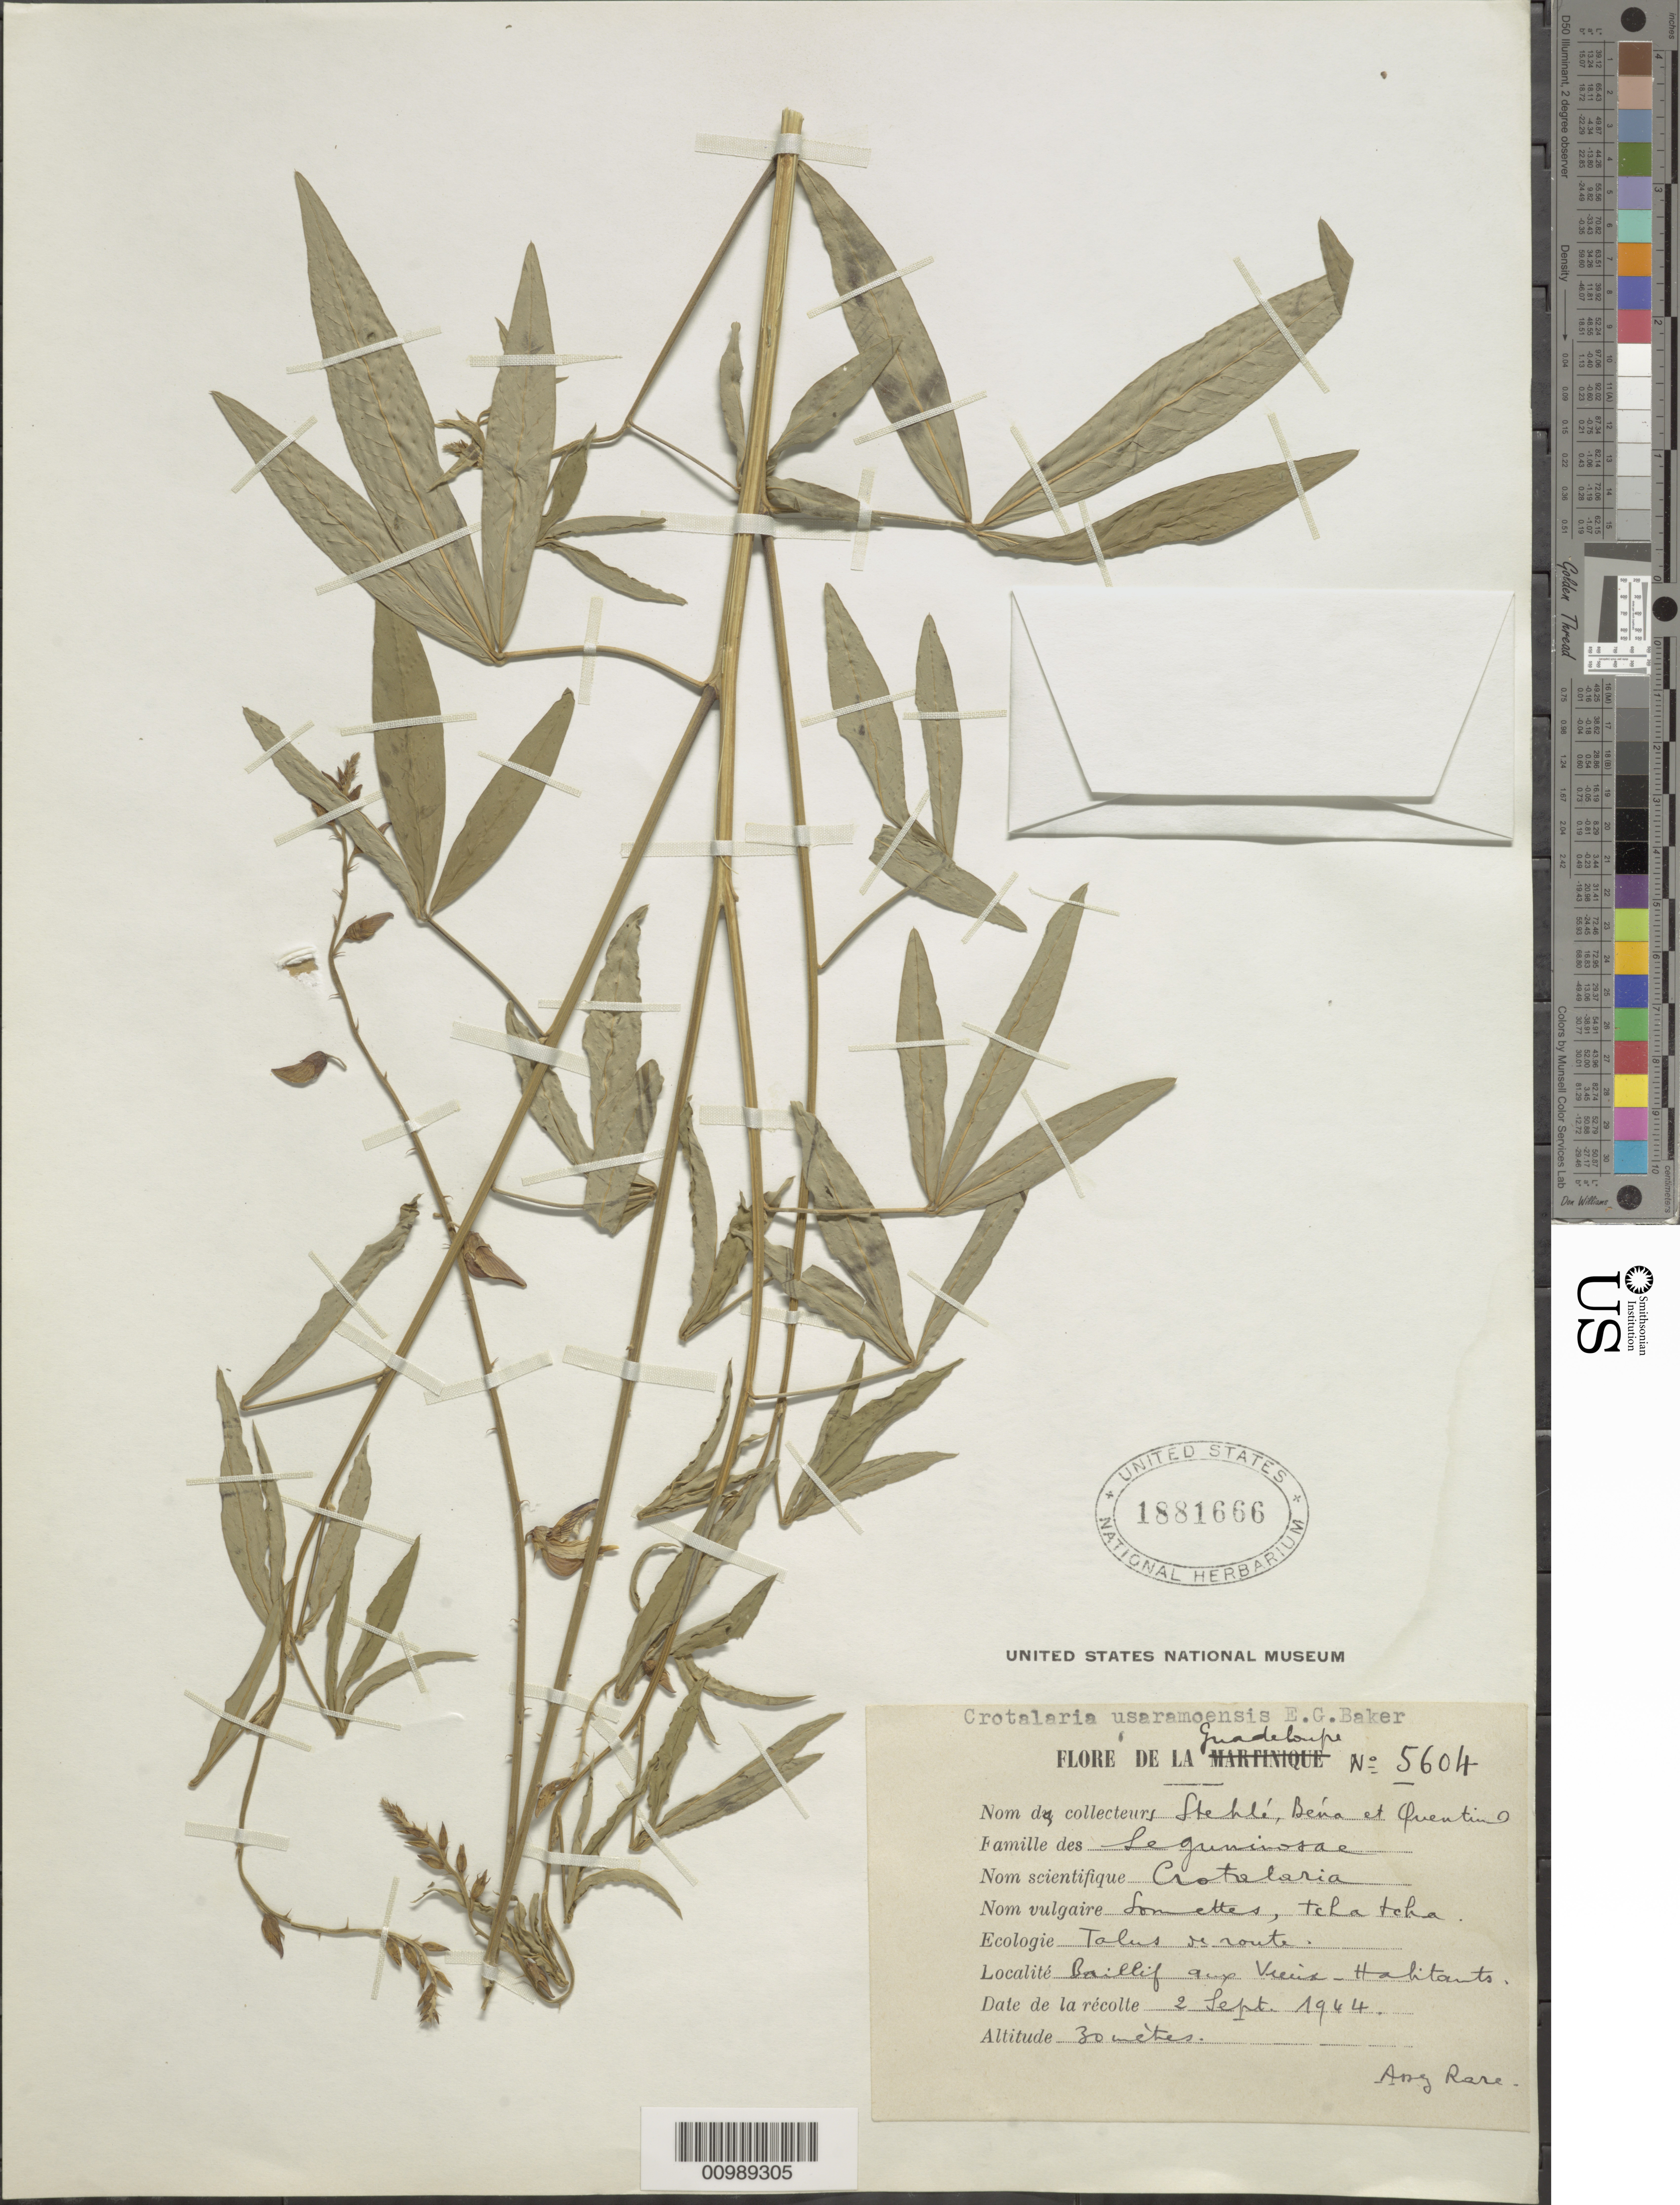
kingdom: Plantae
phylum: Tracheophyta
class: Magnoliopsida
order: Fabales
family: Fabaceae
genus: Crotalaria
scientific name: Crotalaria zanzibarica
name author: Benth.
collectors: H. Stehlé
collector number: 5604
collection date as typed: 02 Sep 1944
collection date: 1944-09-02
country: Guadeloupe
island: Basse Terre [Guadeloupe]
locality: Baillif aus Vieus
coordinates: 0 N, 0 E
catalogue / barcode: US 1881666